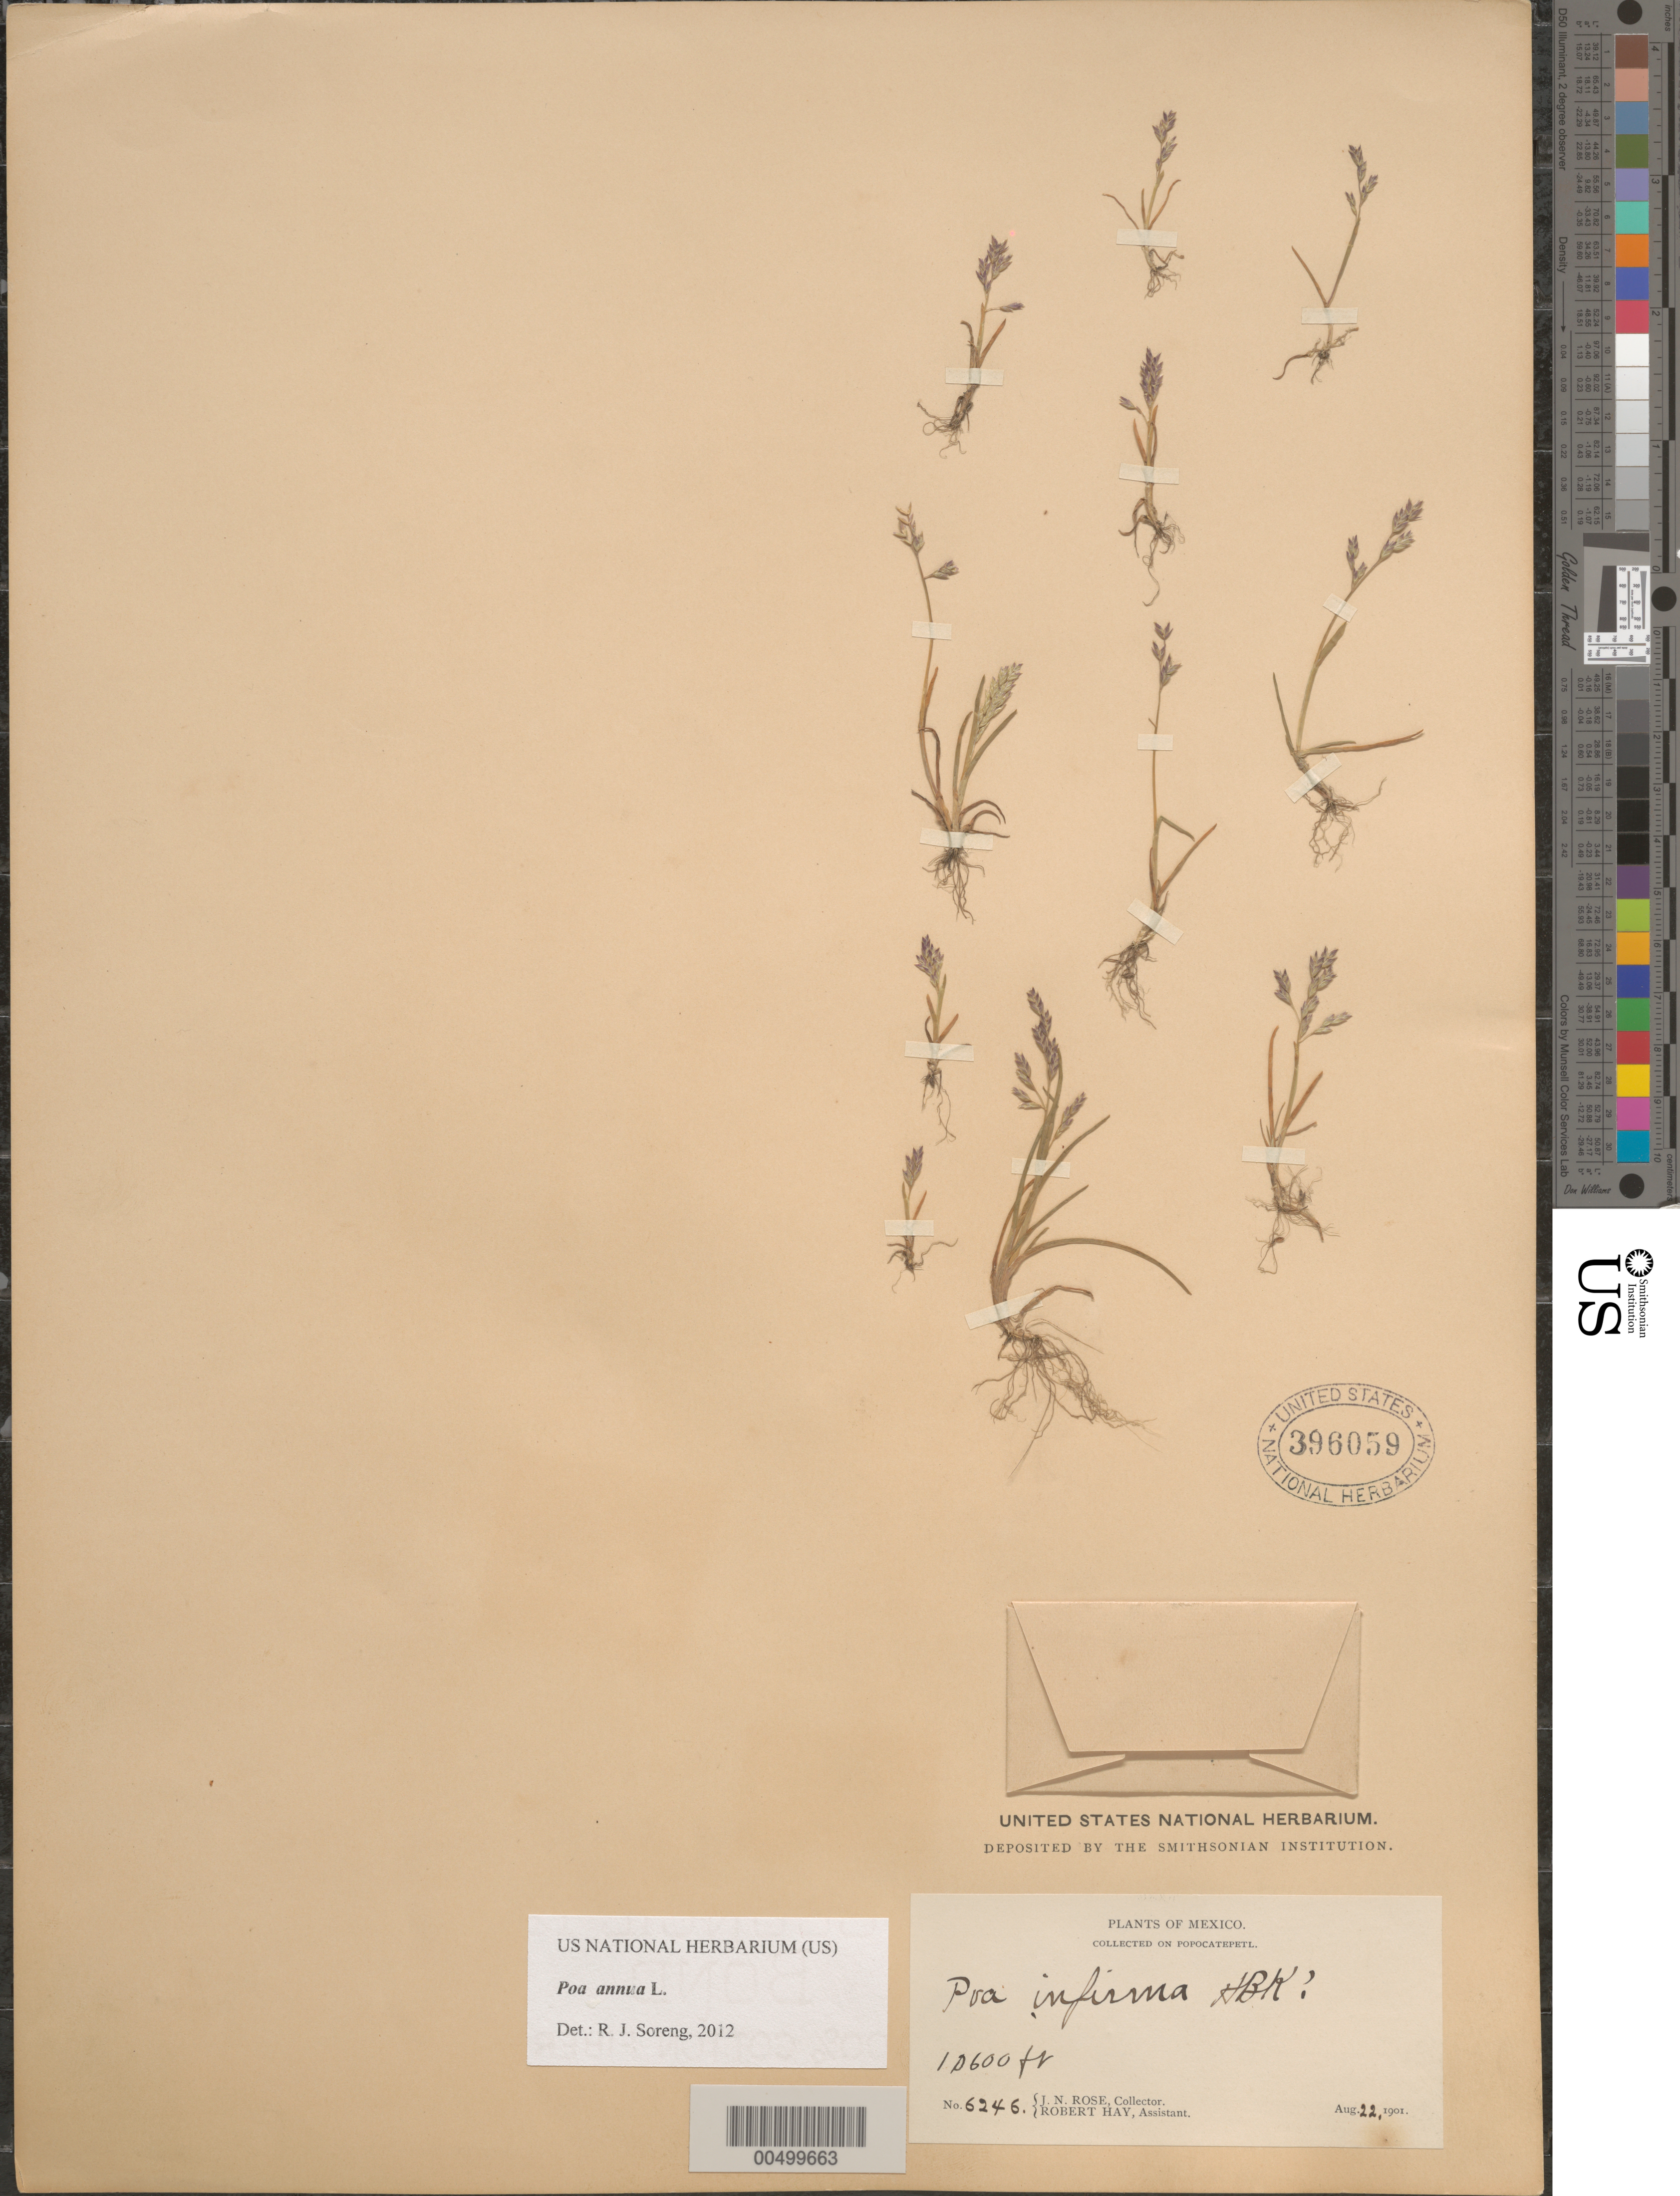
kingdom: Plantae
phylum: Tracheophyta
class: Liliopsida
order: Poales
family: Poaceae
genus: Poa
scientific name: Poa annua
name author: L.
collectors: J. N. Rose & R. H. Hay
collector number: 6246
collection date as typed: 22 Aug 1901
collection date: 1901-08-22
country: Mexico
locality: On Popocatepetl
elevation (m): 3231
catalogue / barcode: US 396059